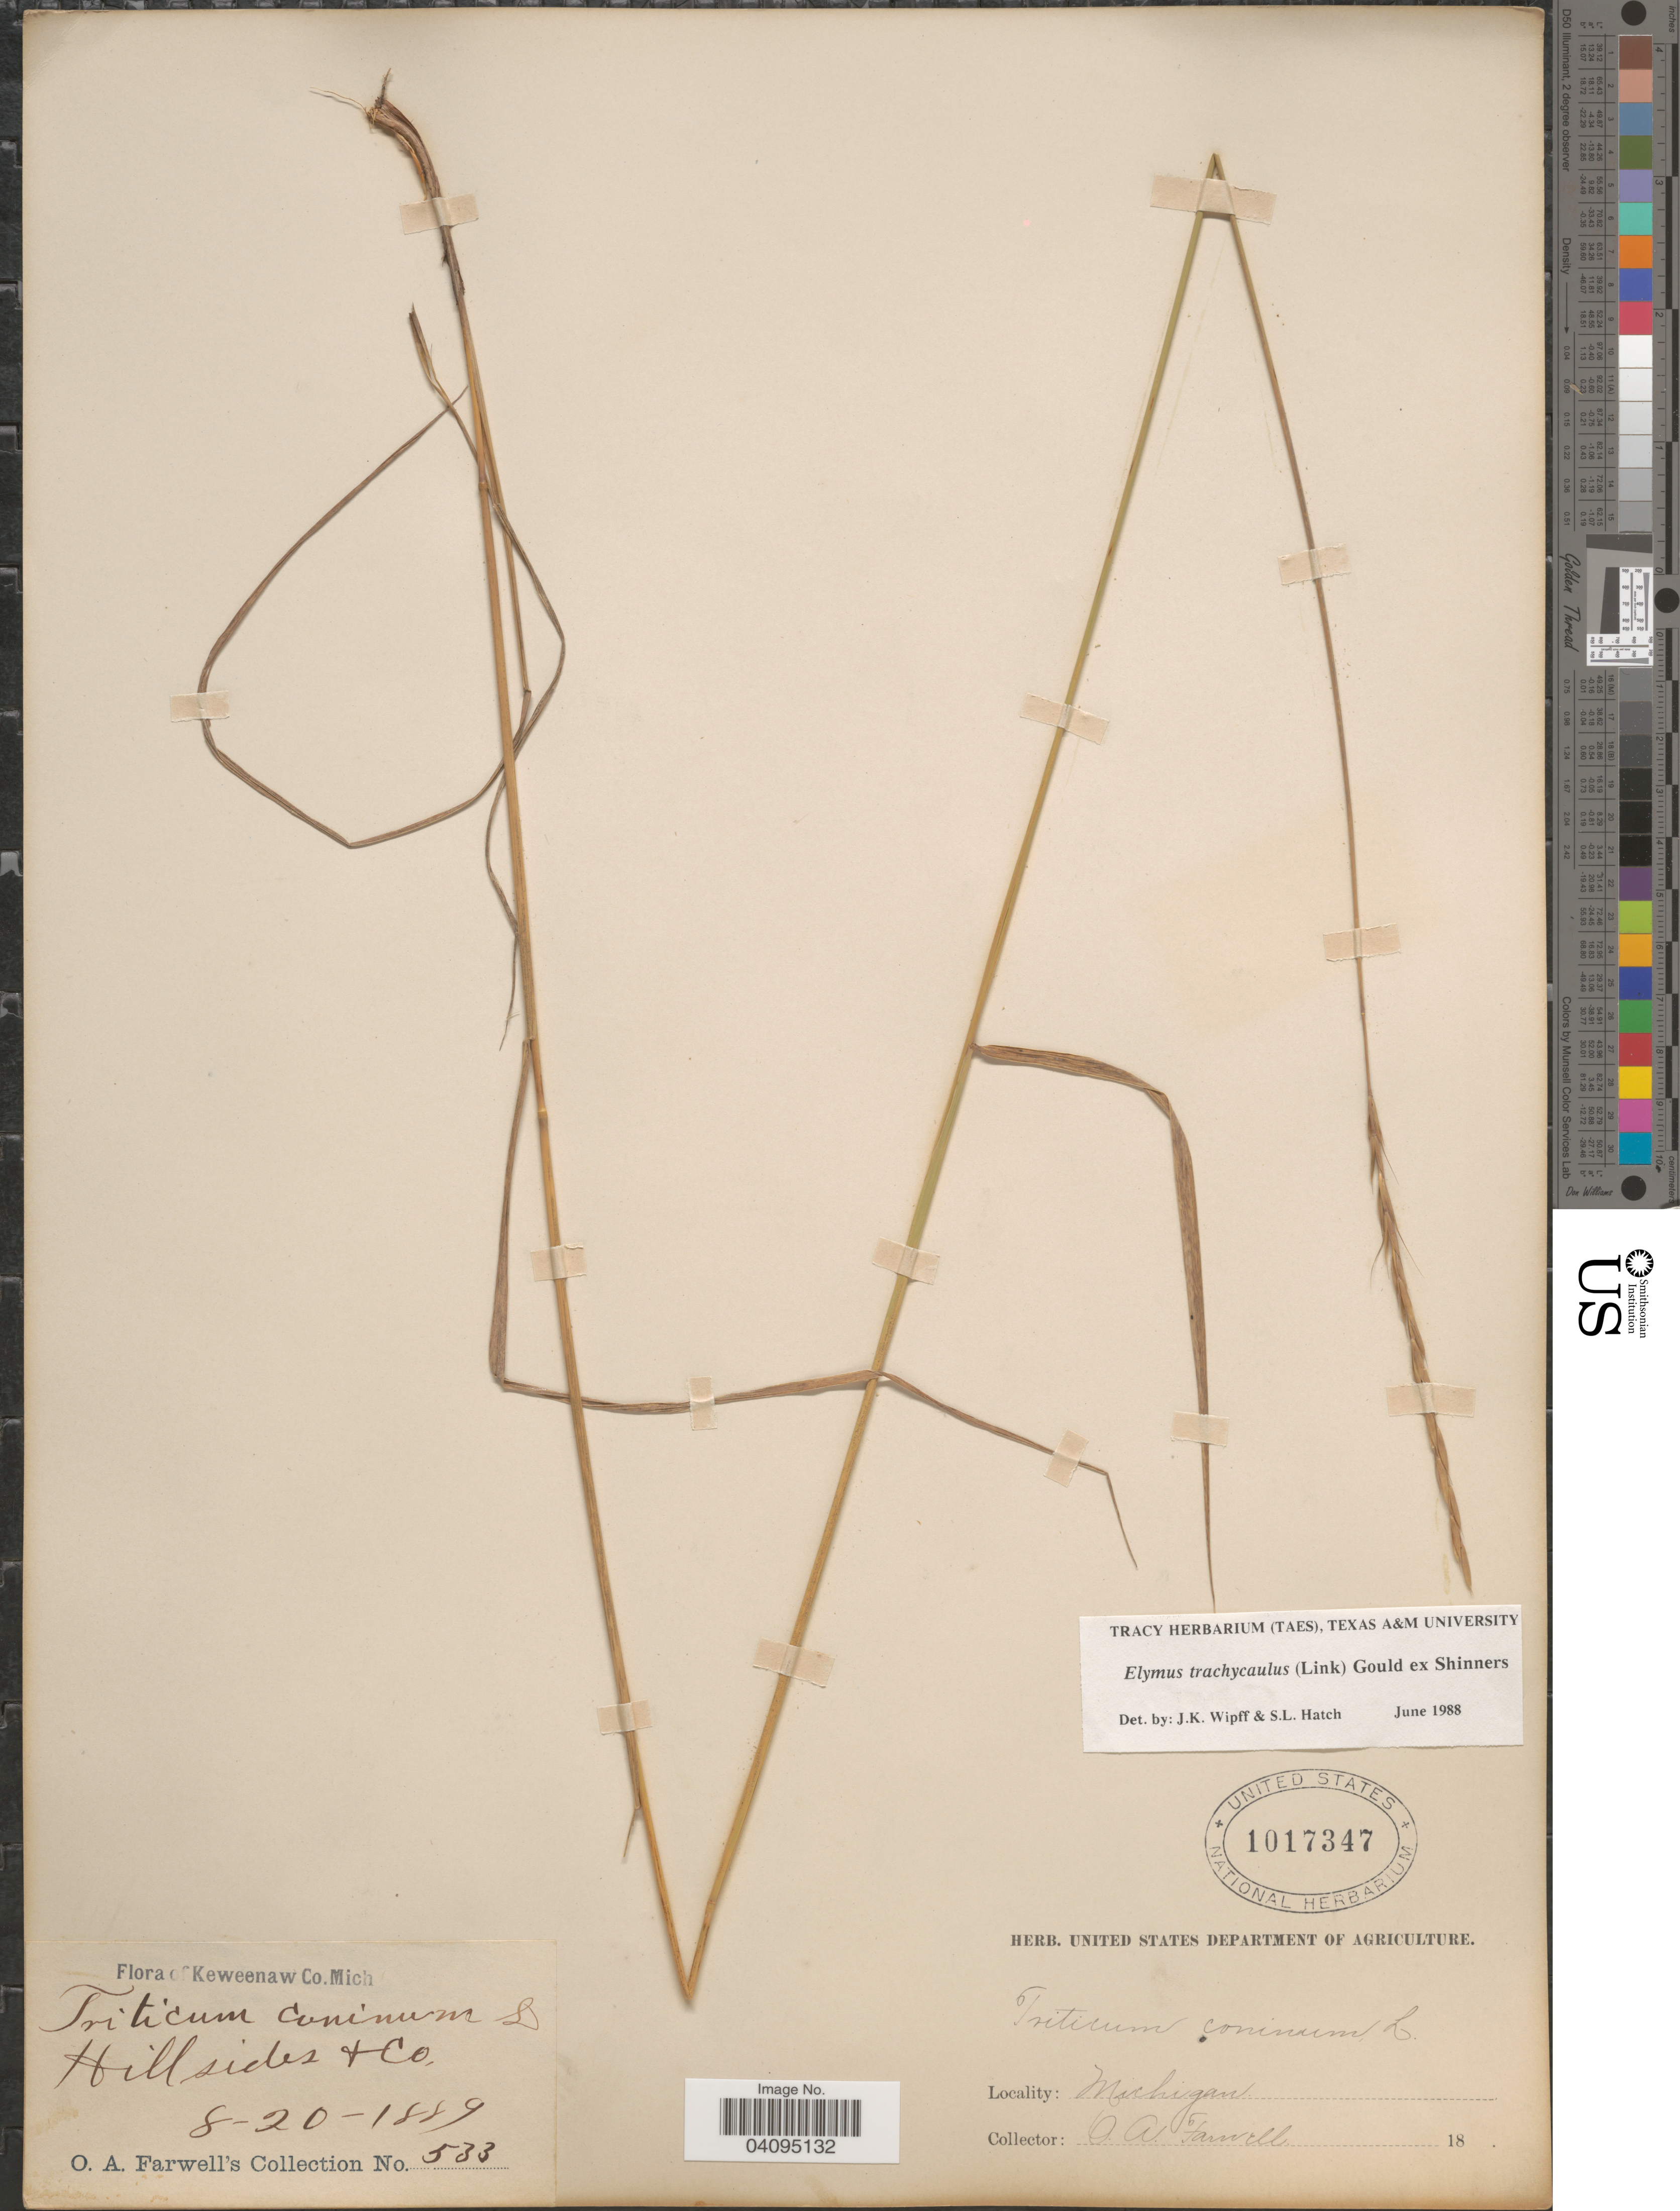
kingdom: Plantae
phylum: Tracheophyta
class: Liliopsida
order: Poales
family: Poaceae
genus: Elymus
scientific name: Elymus trachycaulus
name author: (Link) Gould ex Shinners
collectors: O. Farwell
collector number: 533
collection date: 1889-08-20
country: United States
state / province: Michigan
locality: Keweenaw Co. Hillsides + Co.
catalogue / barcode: US 1017347